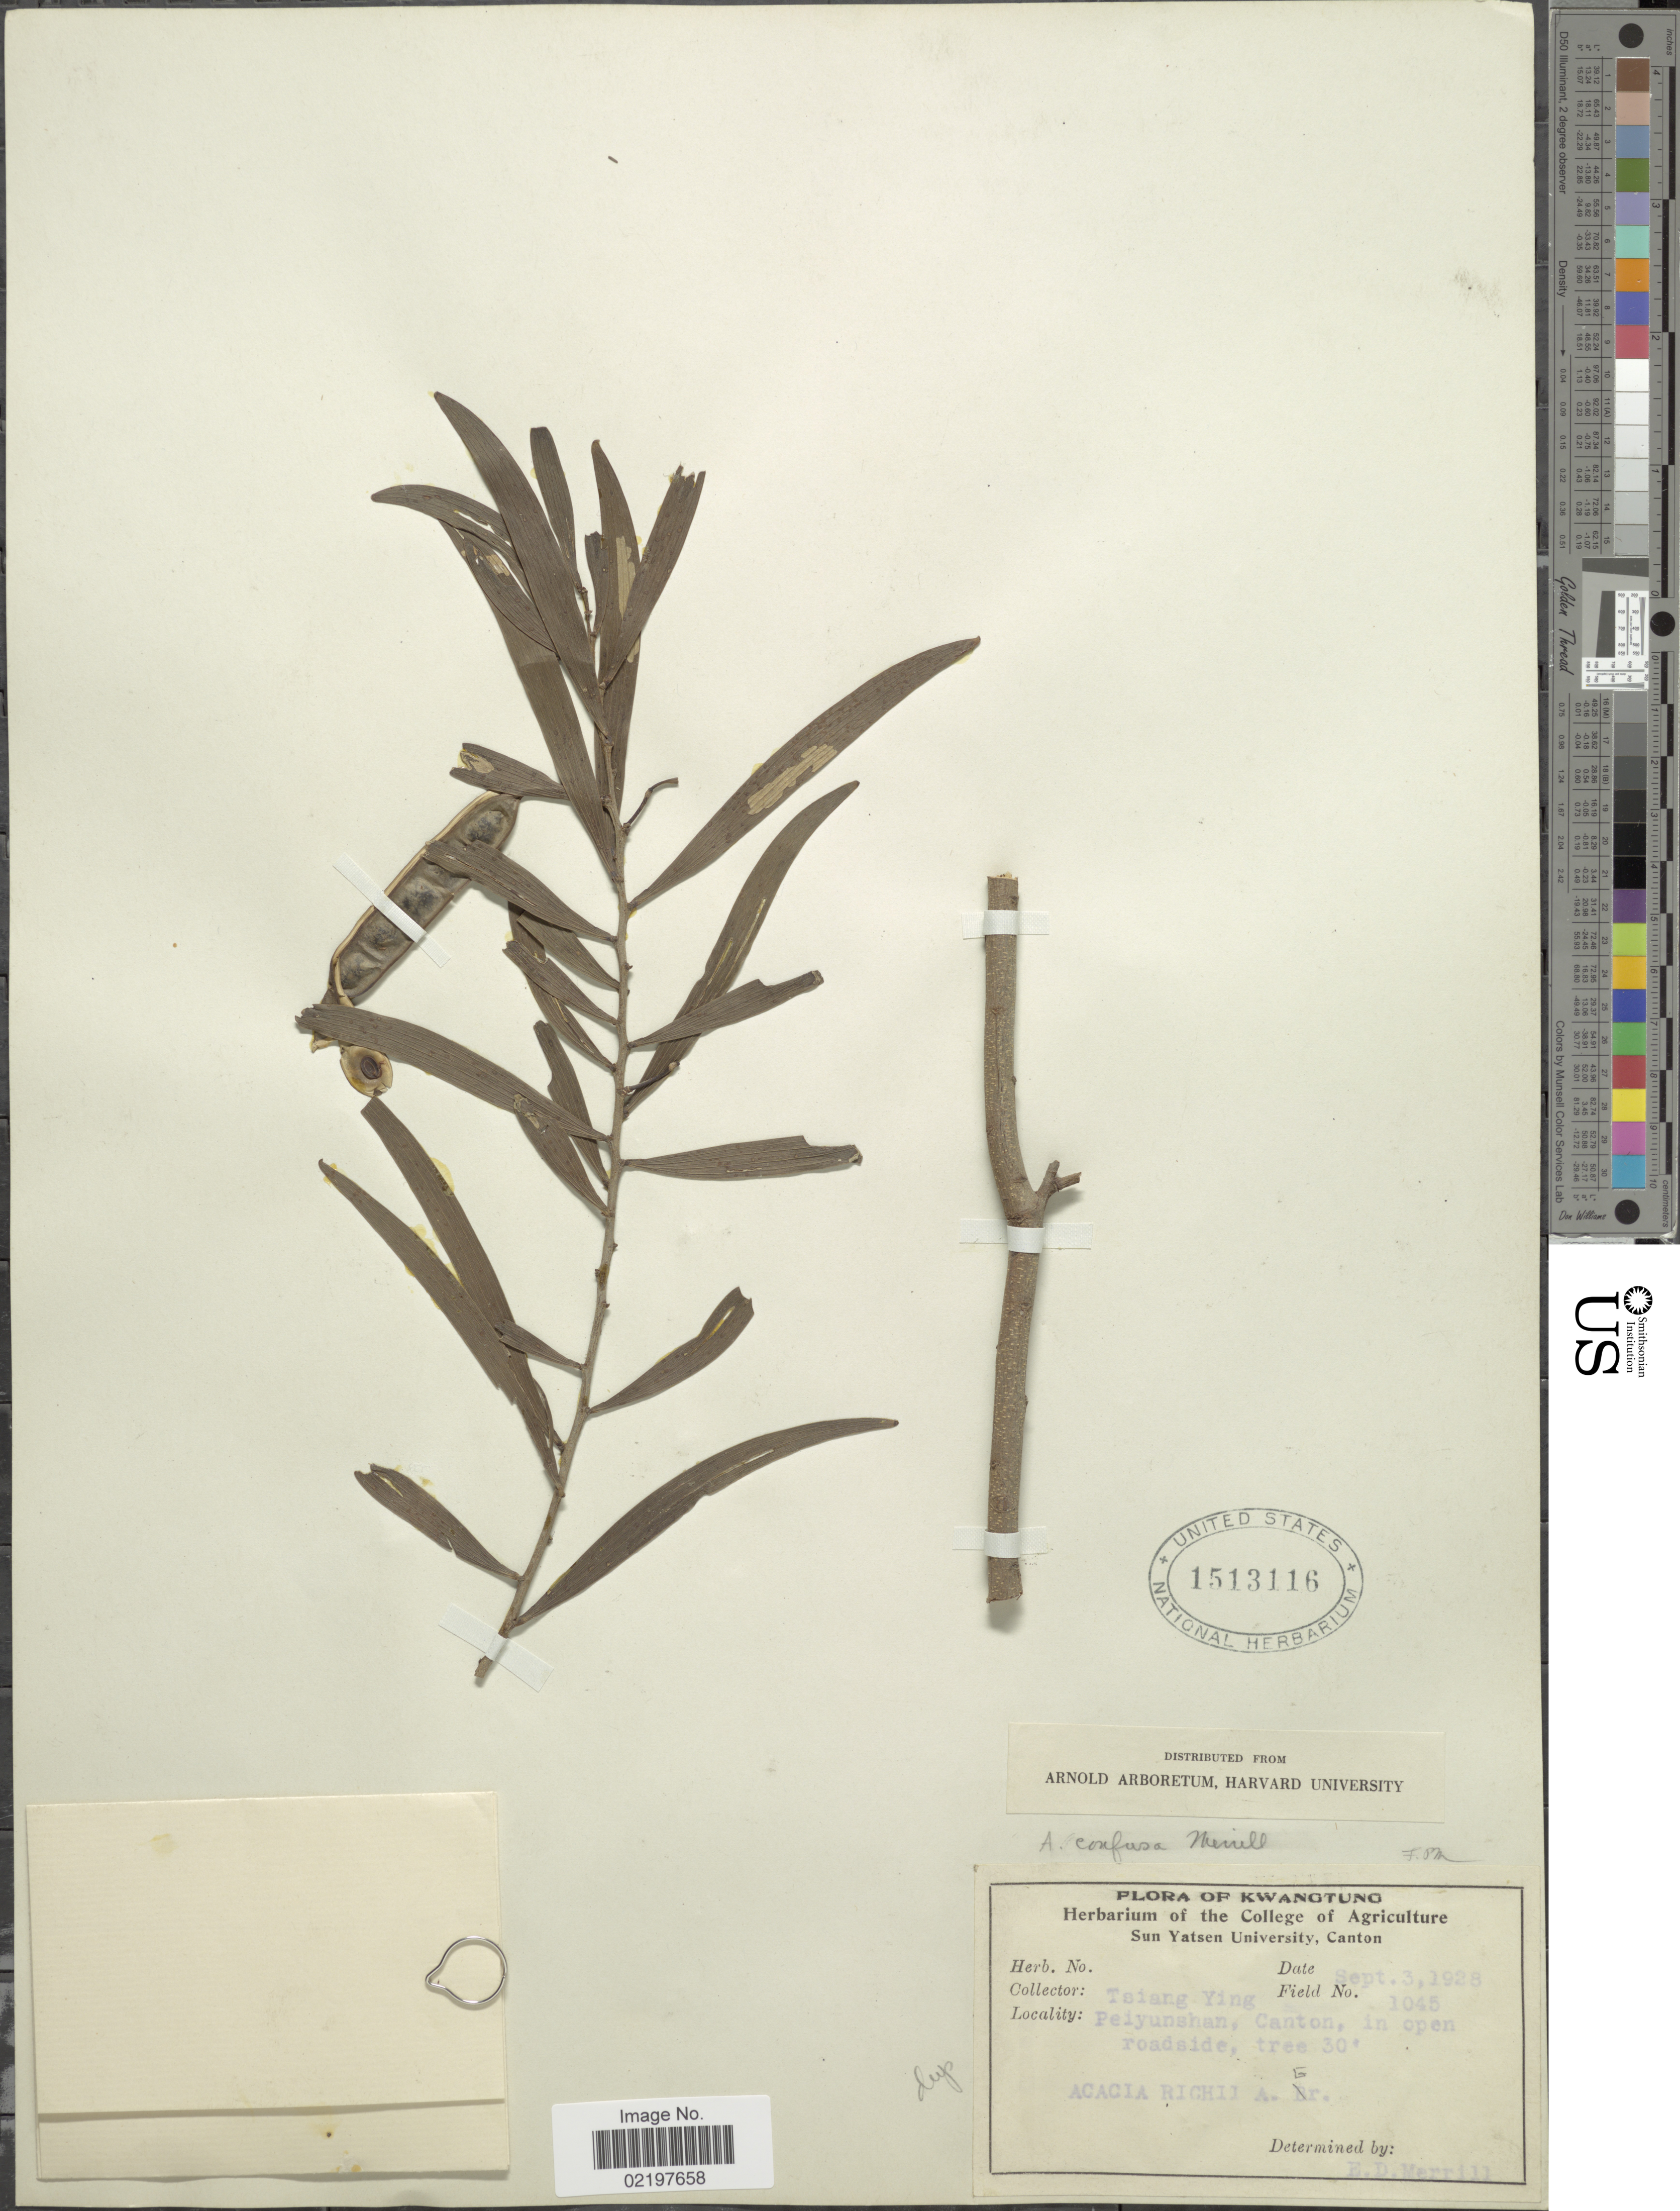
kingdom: Plantae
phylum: Tracheophyta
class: Magnoliopsida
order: Fabales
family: Fabaceae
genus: Acacia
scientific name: Acacia confusa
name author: Merr.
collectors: Y. Tsiang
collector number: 1045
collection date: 1928-09-03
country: China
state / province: Guangdong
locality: Peiyunshan, Canton, in open roadside, Kwangtung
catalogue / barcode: US 1513116